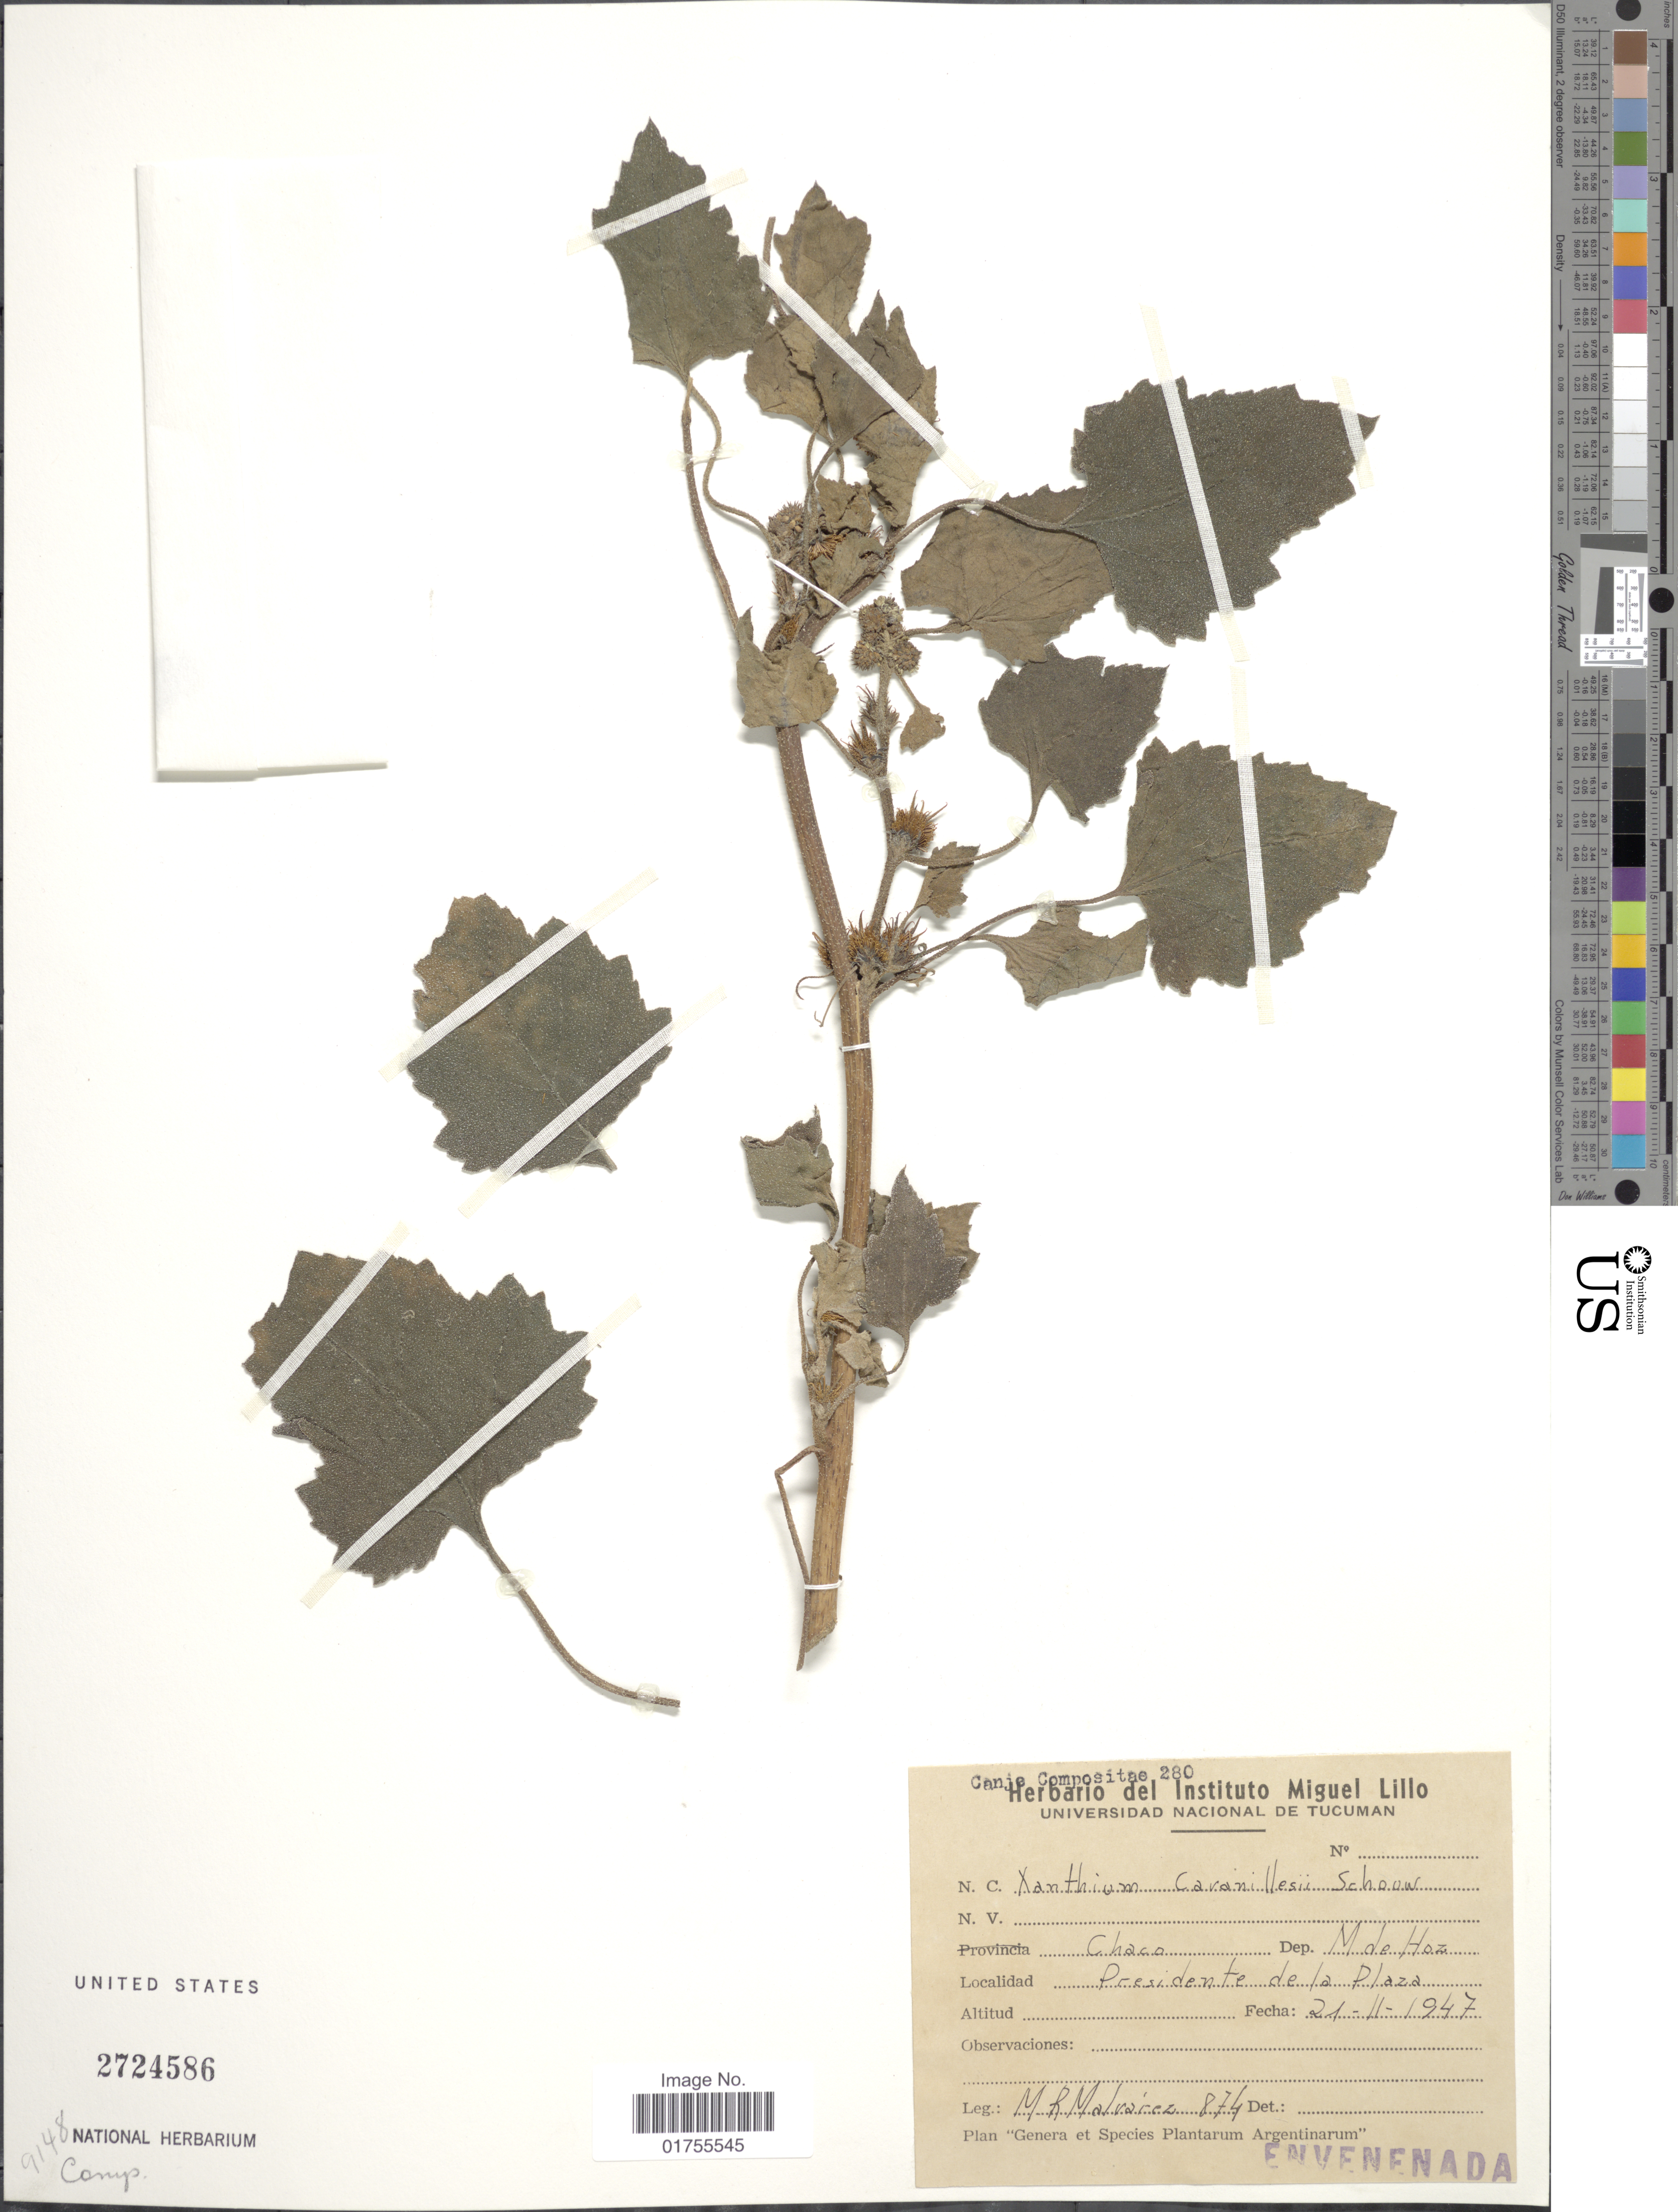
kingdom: Plantae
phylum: Tracheophyta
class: Magnoliopsida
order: Asterales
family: Asteraceae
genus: Xanthium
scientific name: Xanthium cavanillesii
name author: Schouw ex Didr.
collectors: M. Malvárez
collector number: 874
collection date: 1947-02-21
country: Argentina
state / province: Chaco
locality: Dept. M de Hoz, Presidente de la Plaza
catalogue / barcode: US 2724586